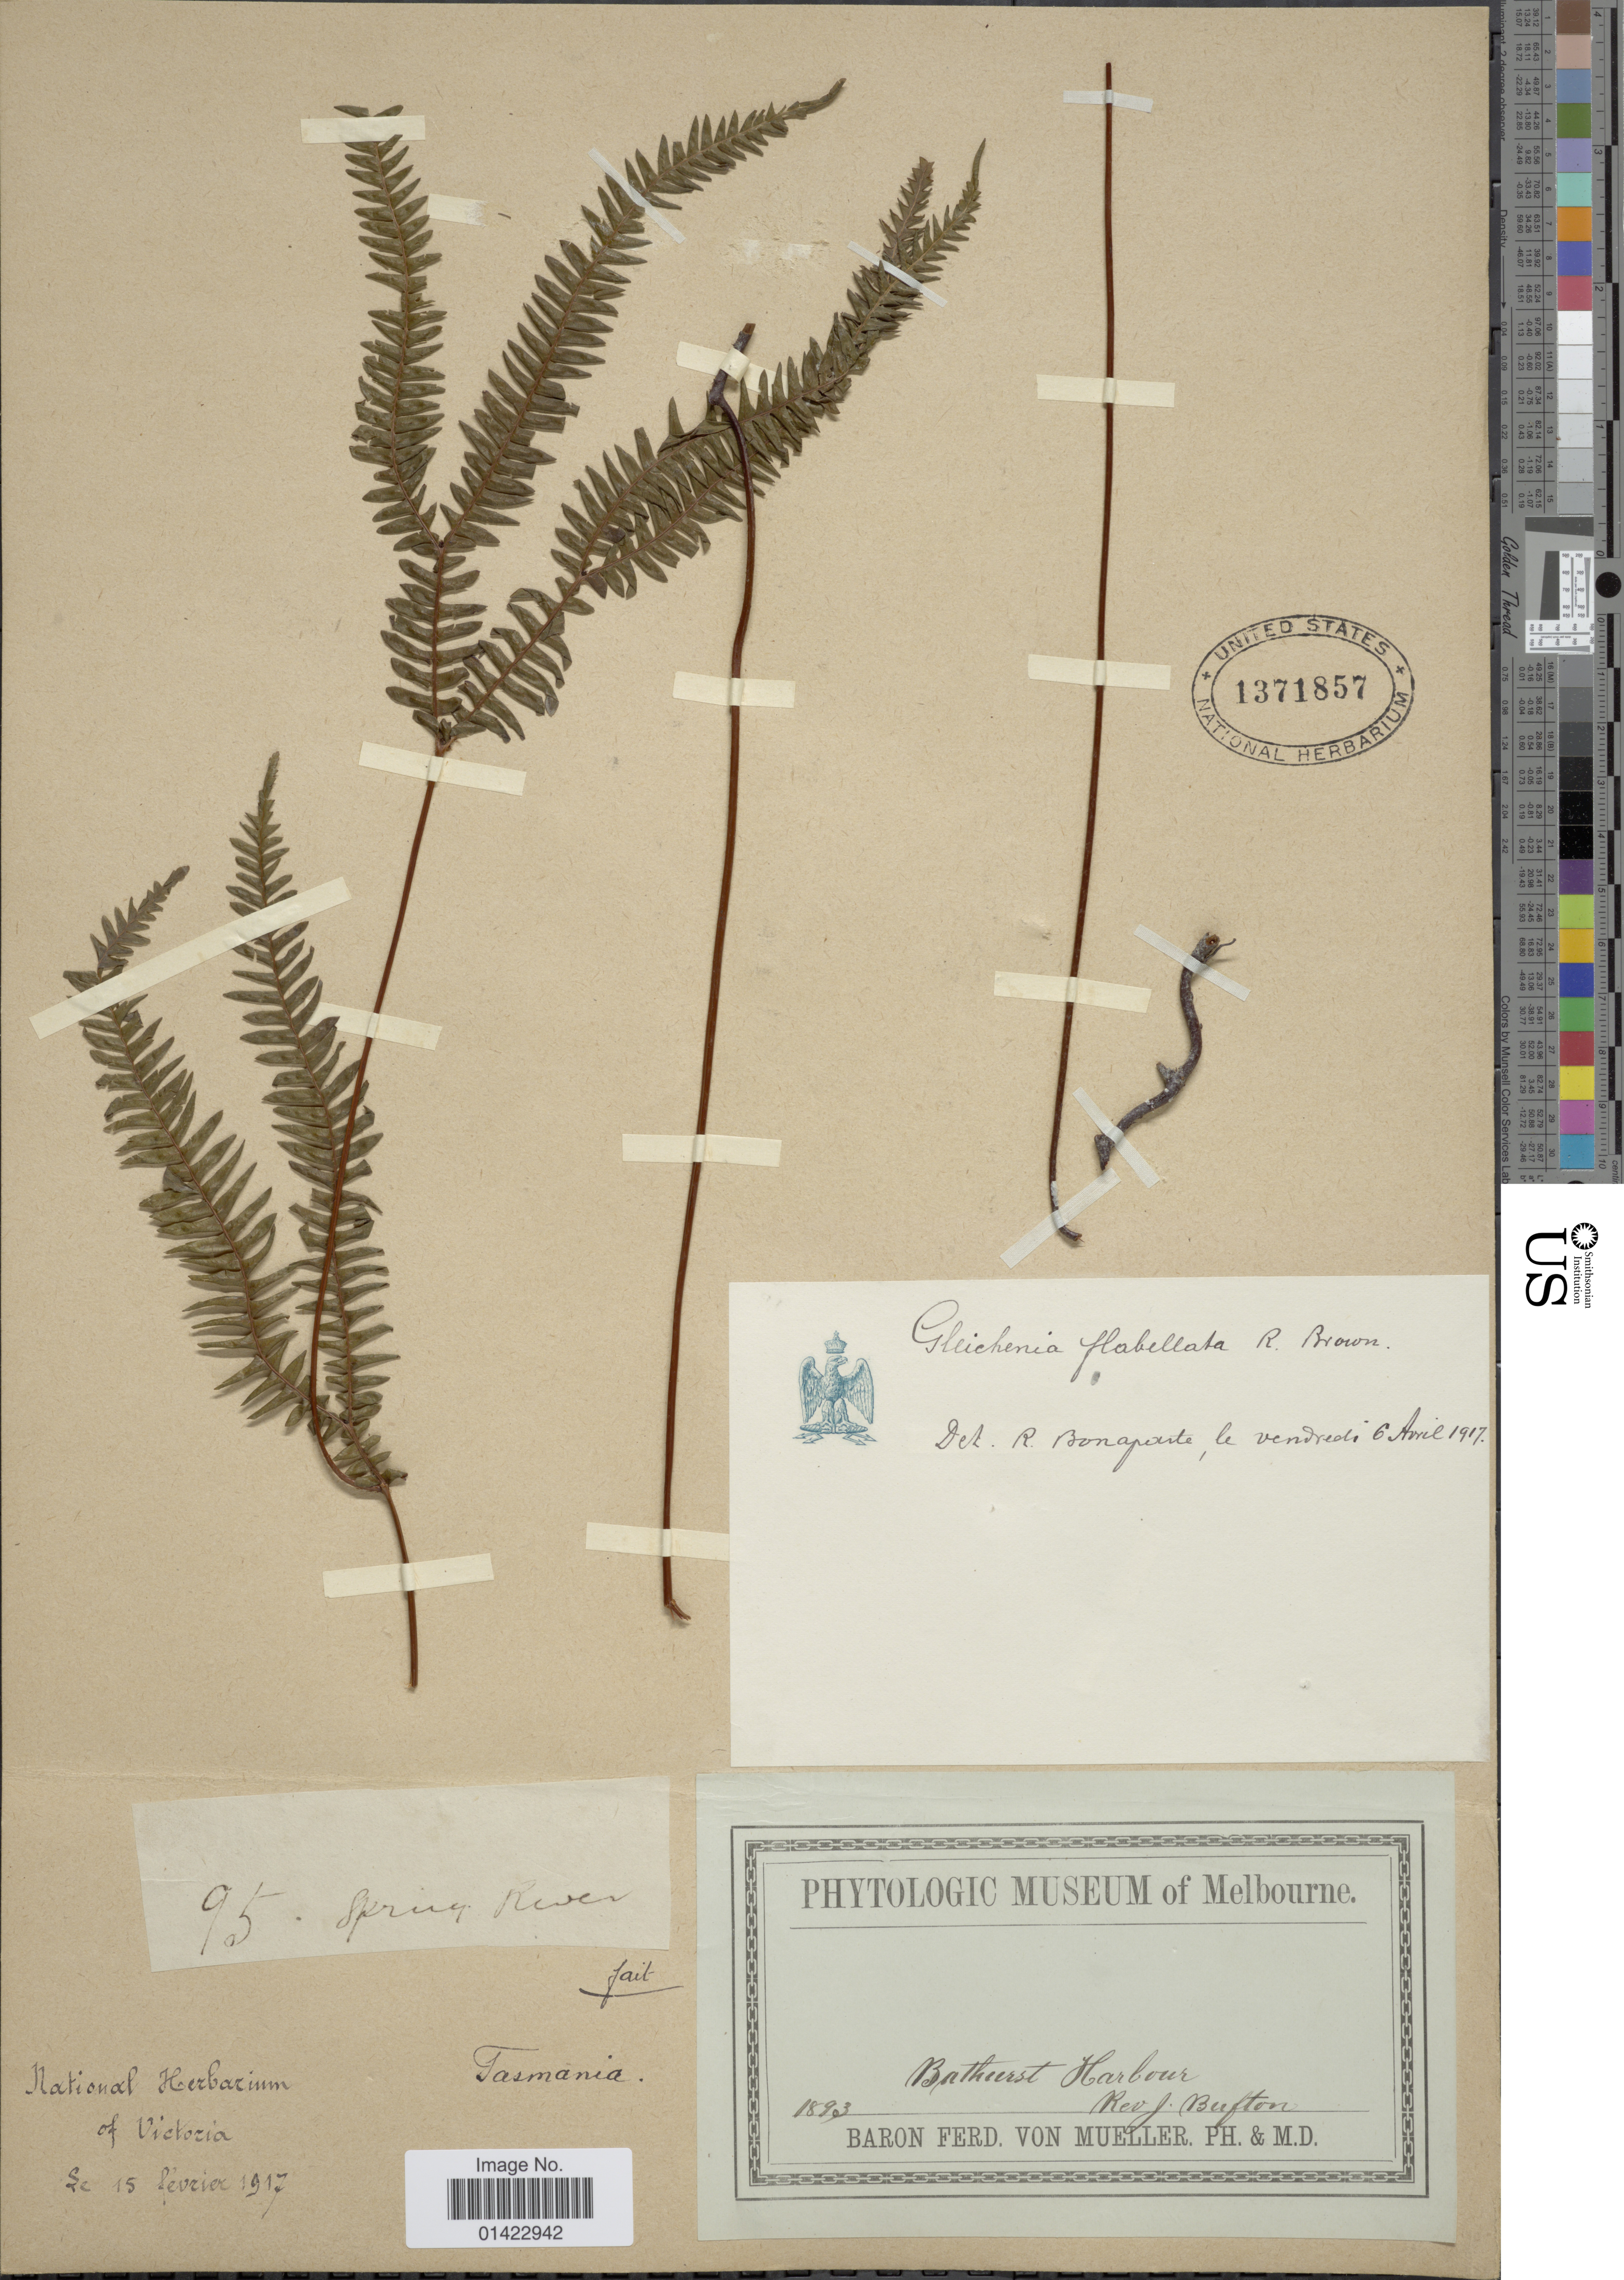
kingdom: Plantae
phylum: Tracheophyta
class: Polypodiopsida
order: Gleicheniales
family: Gleicheniaceae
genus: Sticherus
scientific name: Sticherus flabellatus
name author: (R. Br.) H. St. John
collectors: J. Bufton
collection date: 1917-02-15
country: Australia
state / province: Tasmania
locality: Bathurst Harbour. Tasmania.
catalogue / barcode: US 1371857